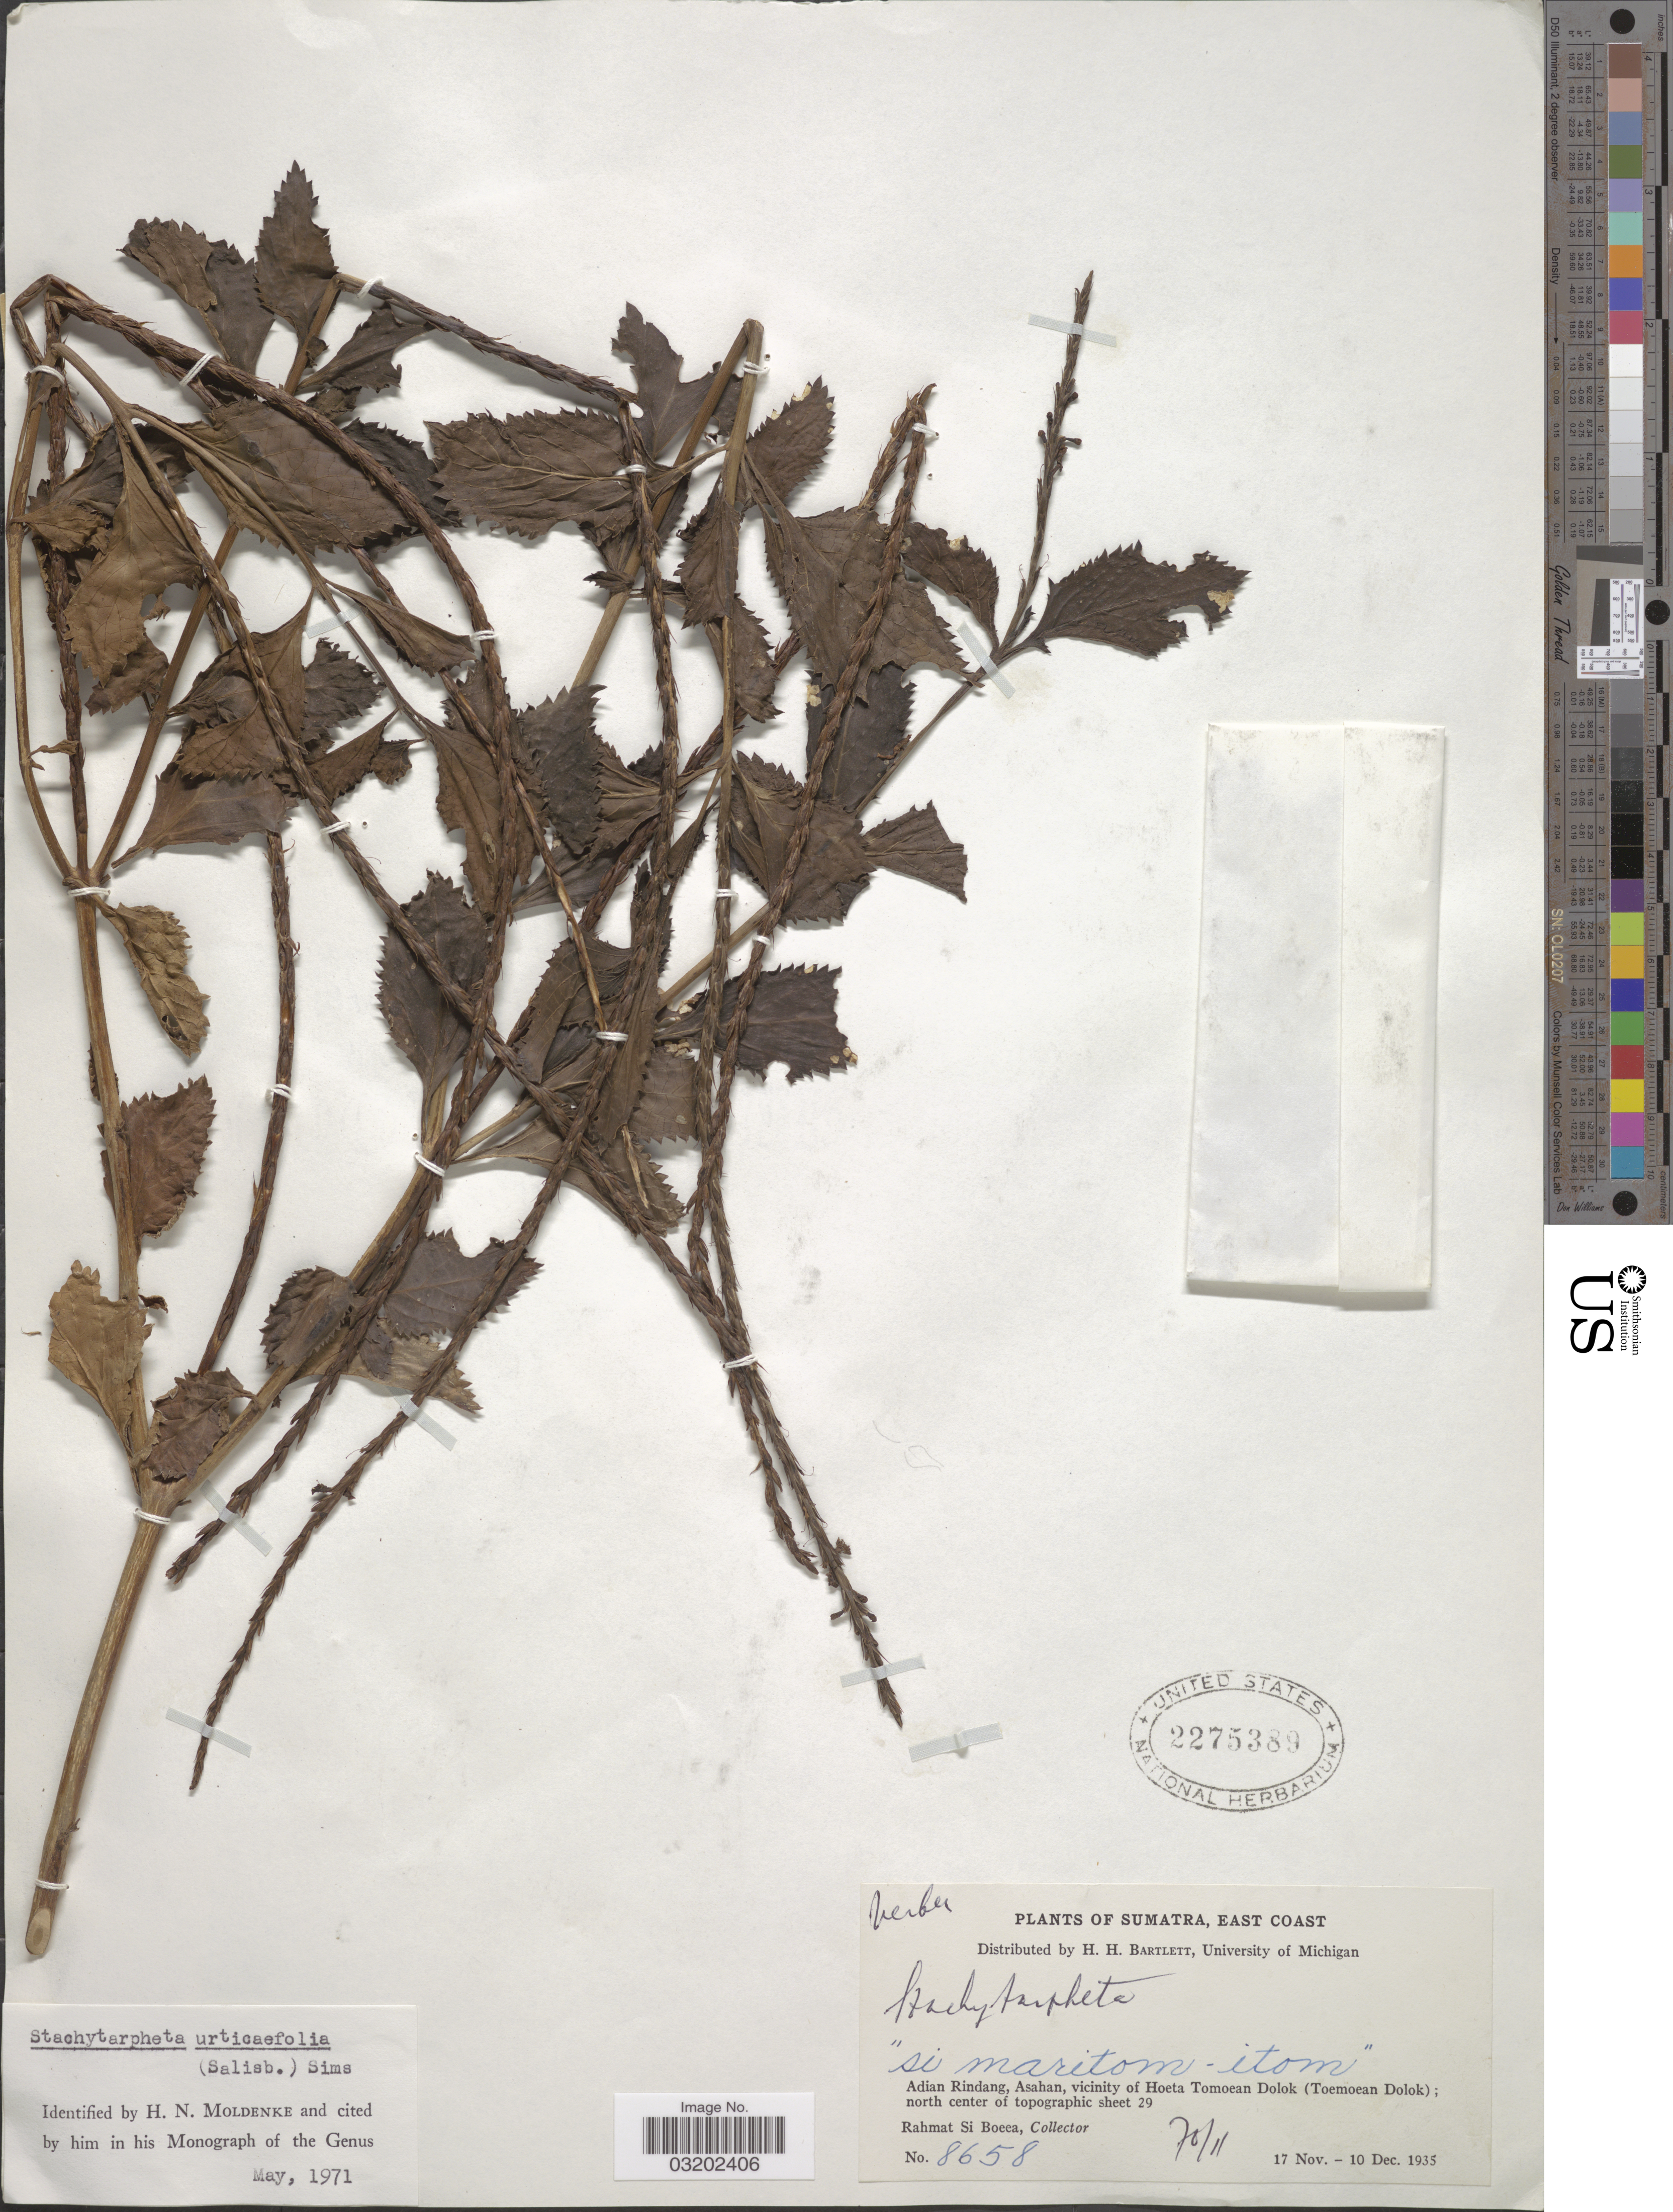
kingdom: Plantae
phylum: Tracheophyta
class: Magnoliopsida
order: Lamiales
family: Verbenaceae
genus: Stachytarpheta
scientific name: Stachytarpheta urticifolia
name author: Sims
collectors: Rahmat Si Boeea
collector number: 8658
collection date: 1935-11-17/1935-12-10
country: Indonesia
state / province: Sumatra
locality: East Coast. Adian Rindang, Asahan, vicinity of Hoeta Tomoean Dolok (Toemoean Dolok); north center of topographic sheet 29.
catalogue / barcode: US 2275389